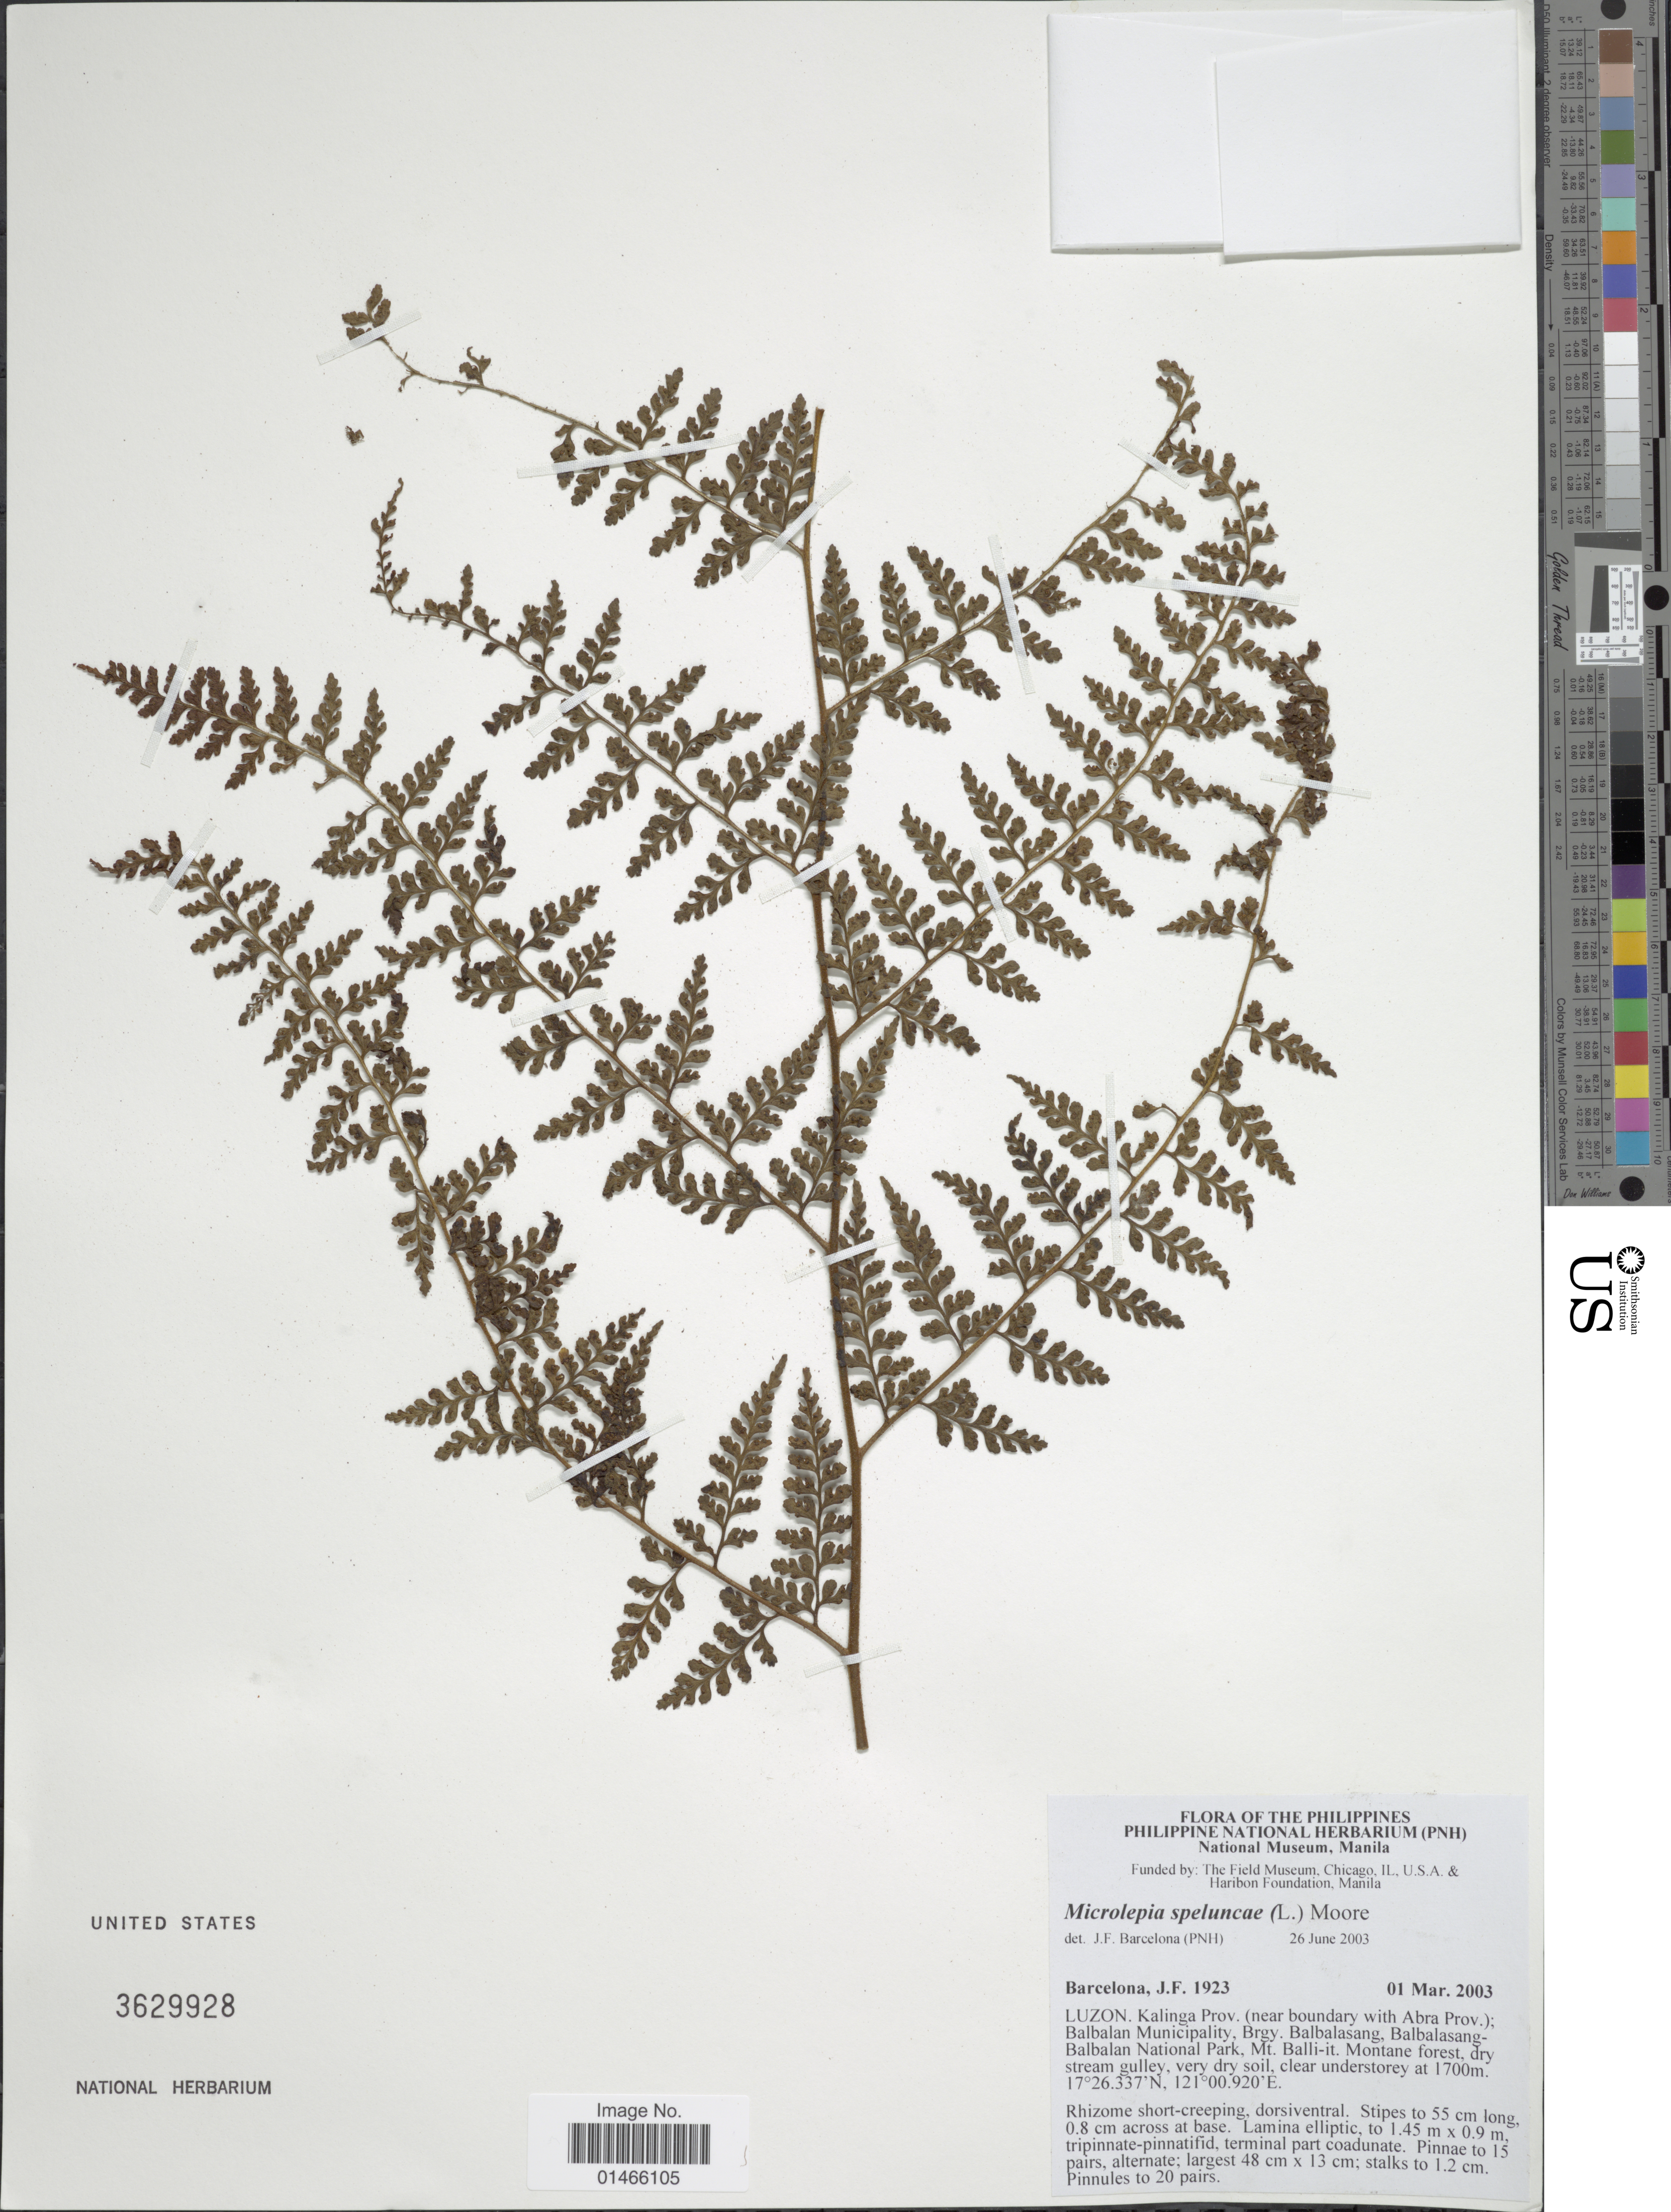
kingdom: Plantae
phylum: Tracheophyta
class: Polypodiopsida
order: Polypodiales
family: Dennstaedtiaceae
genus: Microlepia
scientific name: Microlepia speluncae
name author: (L.) T. Moore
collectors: J. F. Barcelona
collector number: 1923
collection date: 2003-03-01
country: Philippines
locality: Luzon: Kalinga Prov. (near boundary with Abra Prov), Balbalan Municipality, Brgy, Balbalasang, BalbalasangBalbalan National Park, Mt. Balli-it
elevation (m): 1700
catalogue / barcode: US 3629928